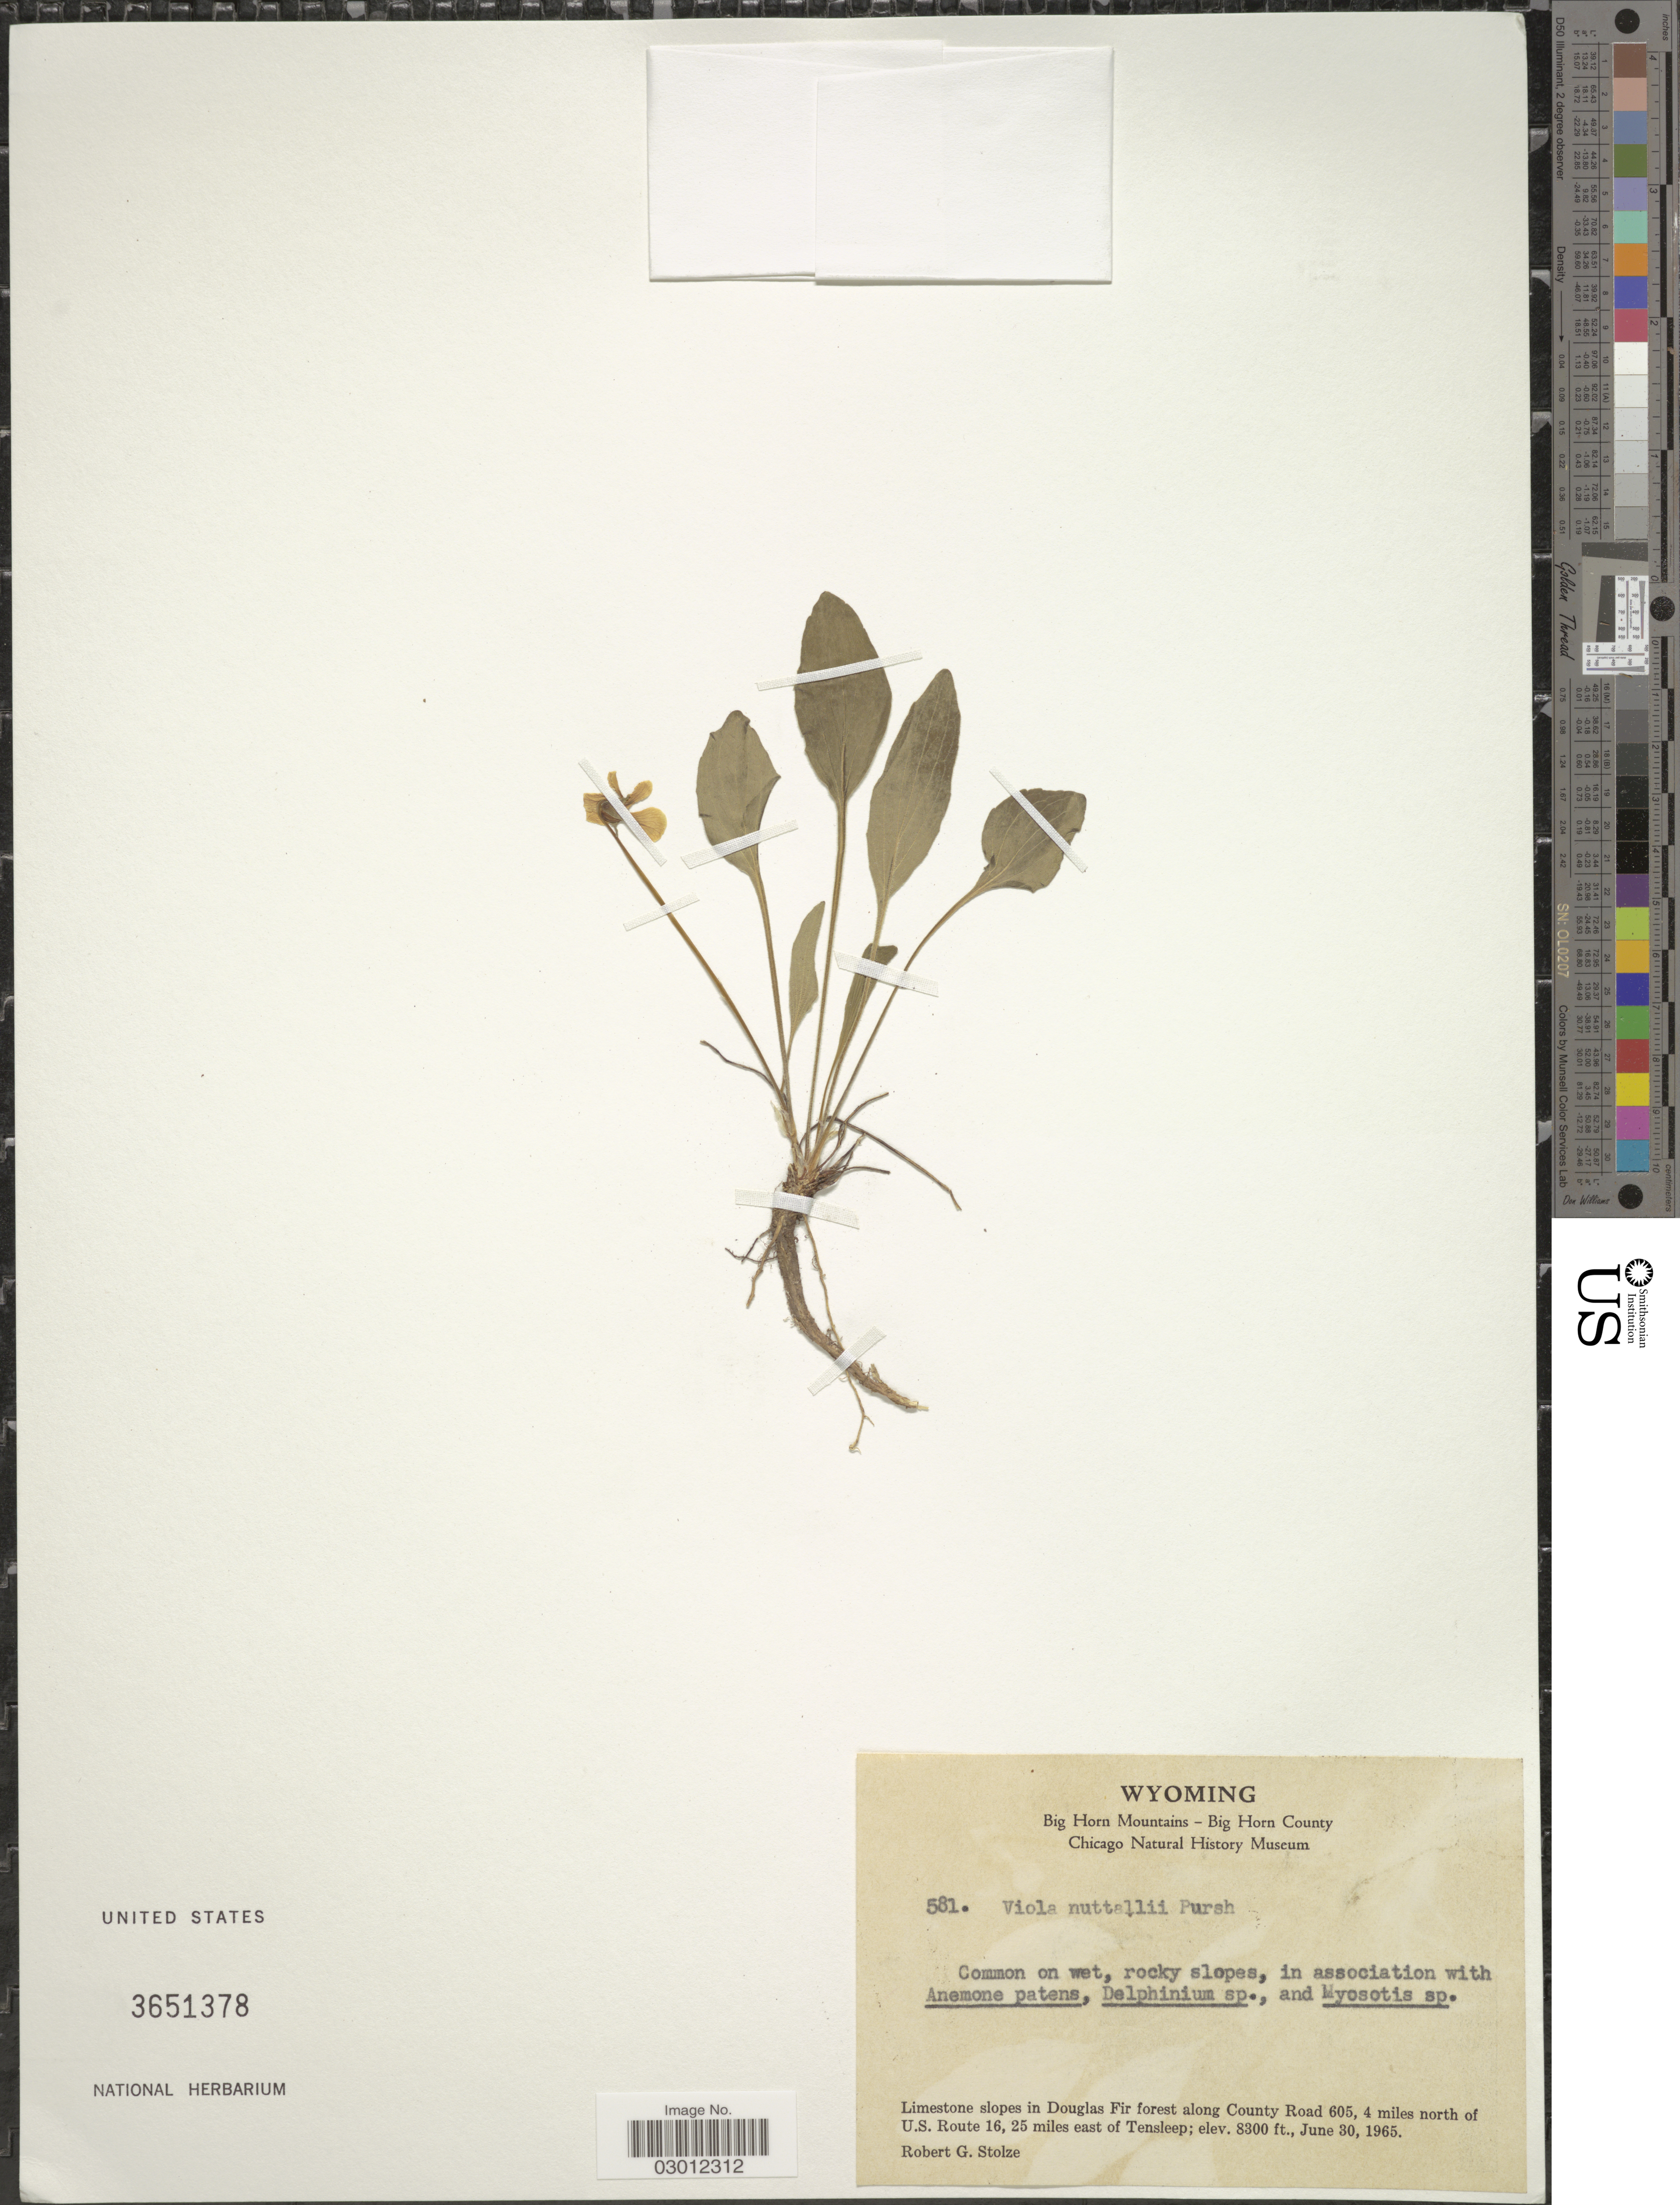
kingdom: Plantae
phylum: Tracheophyta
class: Magnoliopsida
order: Malpighiales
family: Violaceae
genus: Viola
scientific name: Viola nuttallii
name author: Pursh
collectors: R. G. Stolze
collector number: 581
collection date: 1965-06-30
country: United States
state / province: Wyoming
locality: Limestone slopes in Douglas Fir forest along County Road 605, 4 miles north of U.S. Route 16, 25 miles east of Tensleep.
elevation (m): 2530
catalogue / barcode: US 3651378